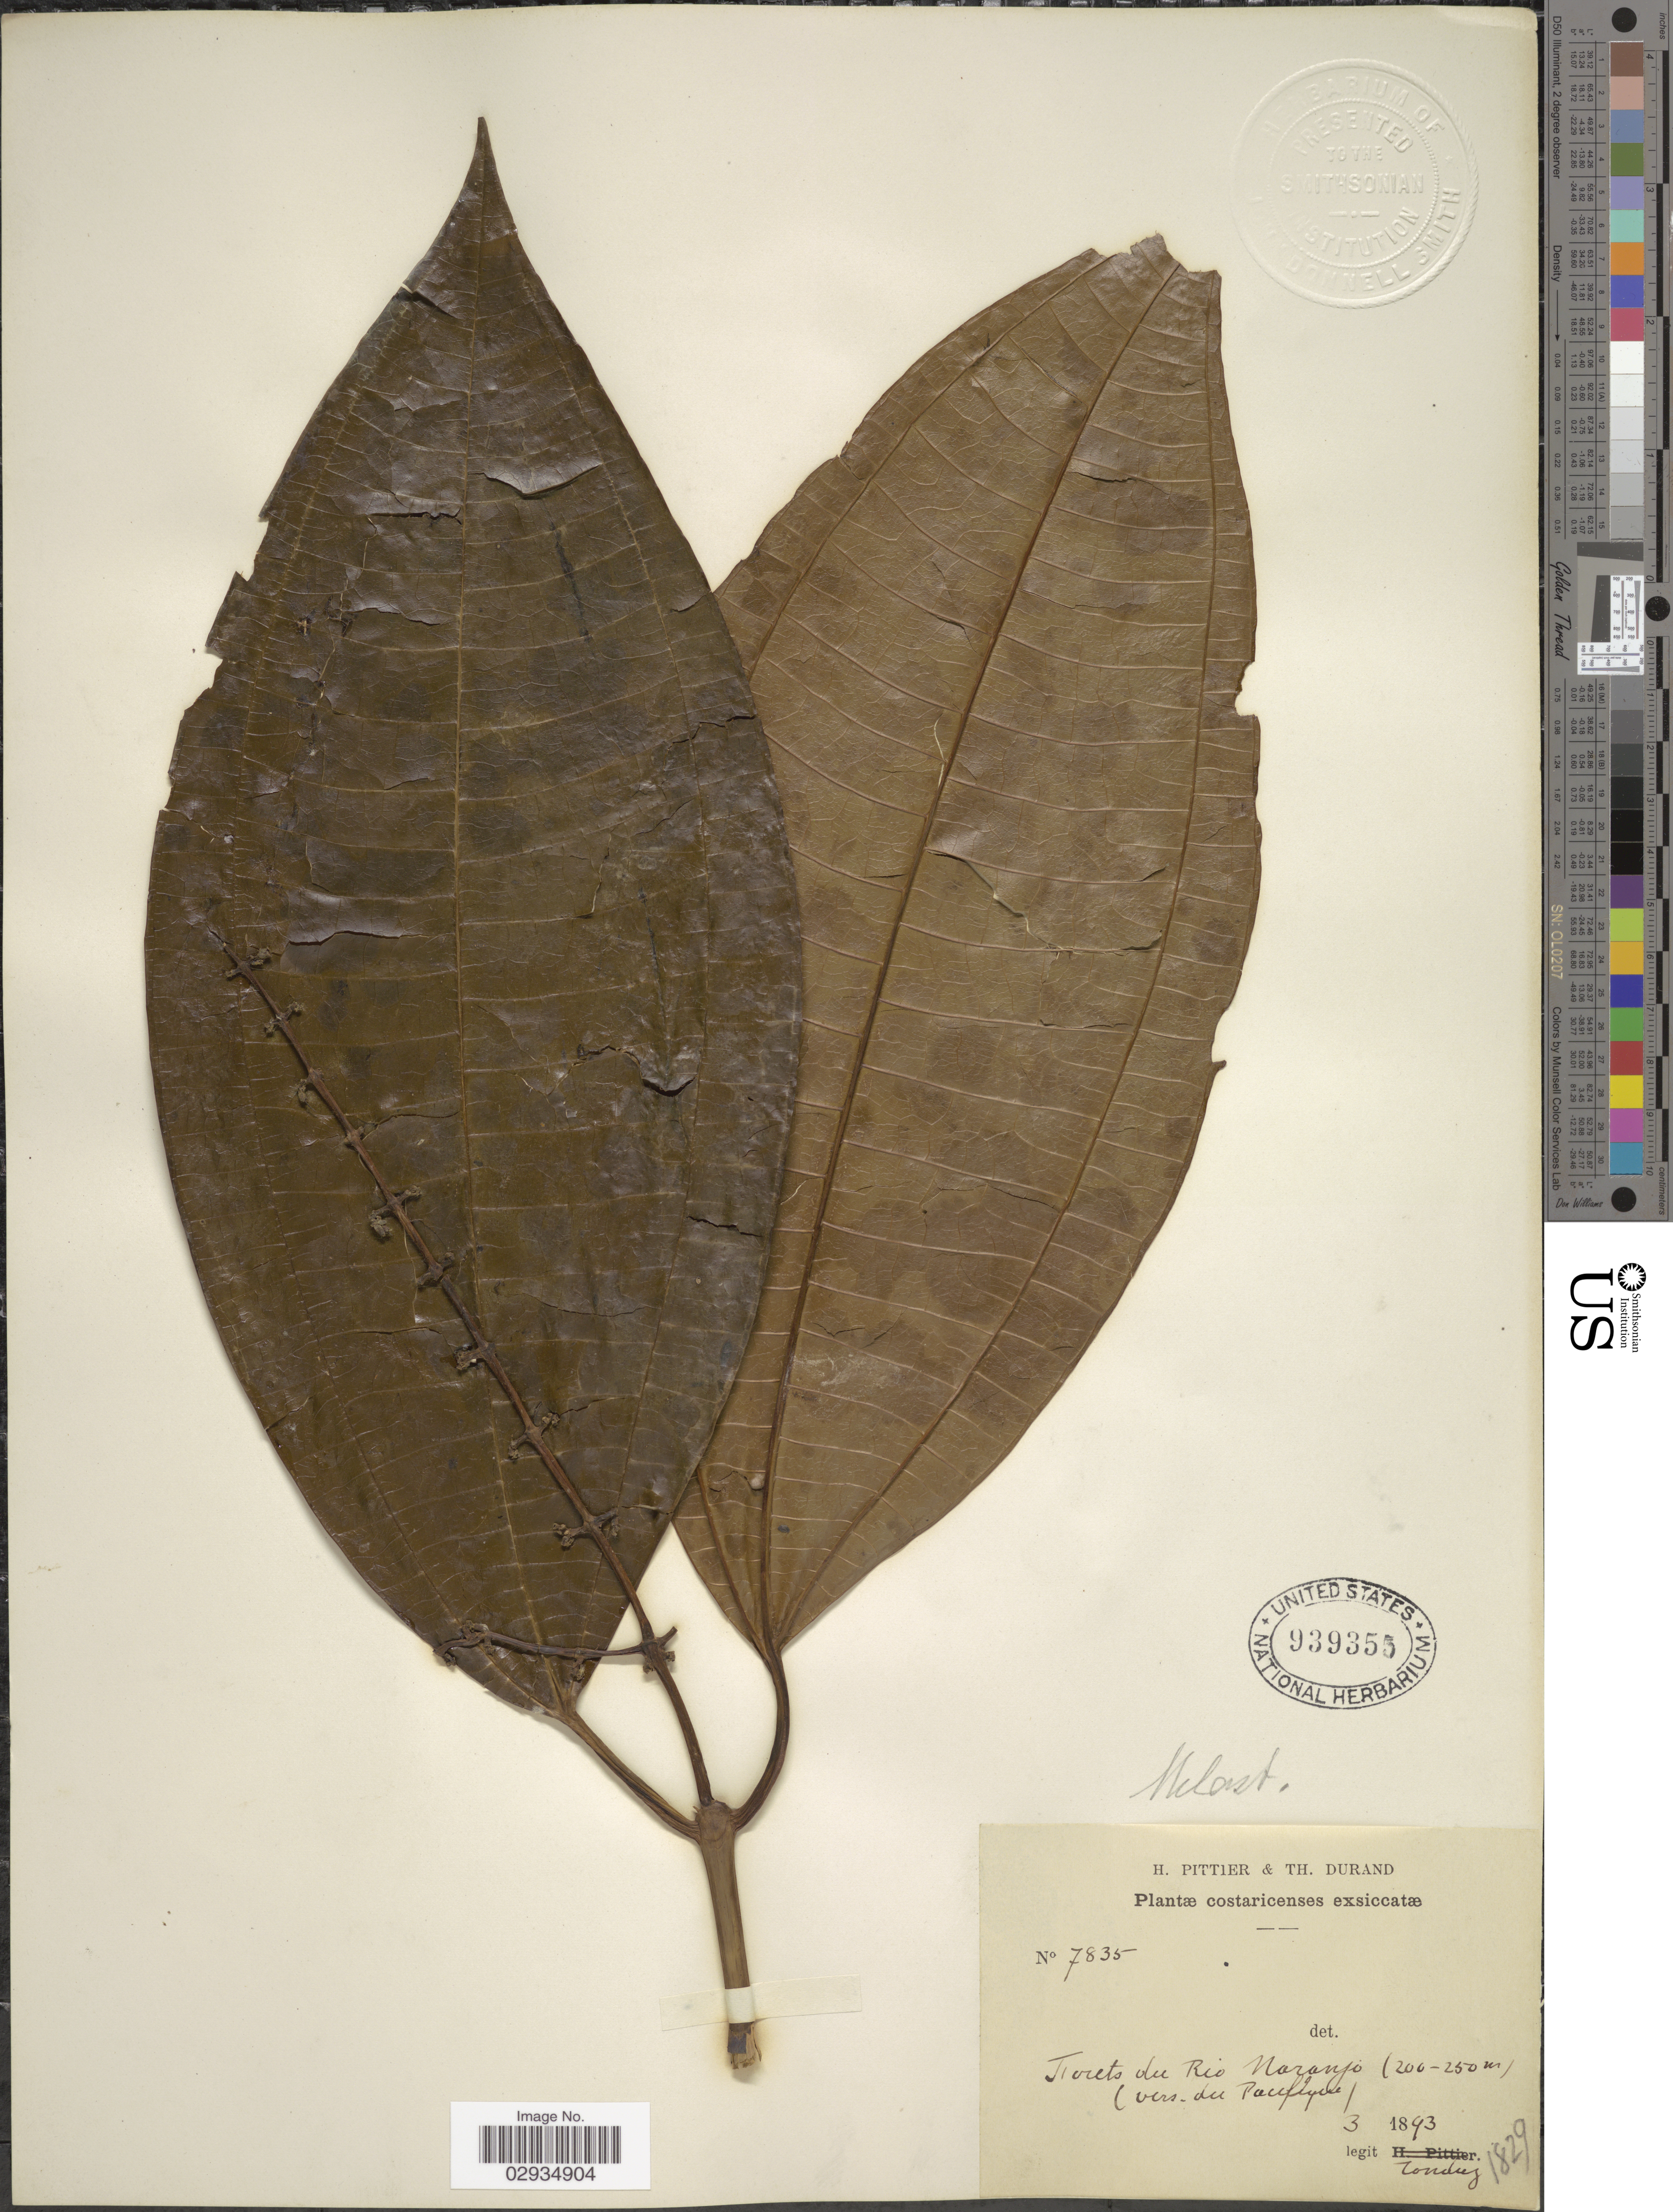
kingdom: Plantae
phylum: Tracheophyta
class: Magnoliopsida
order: Myrtales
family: Melastomataceae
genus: Miconia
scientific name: Miconia lamprophylla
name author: Triana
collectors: Tonduz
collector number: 7835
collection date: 1893-03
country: Costa Rica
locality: Costaricenses. Forets du Rio Naranjo (vers du Pacifique).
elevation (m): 200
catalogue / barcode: US 939355